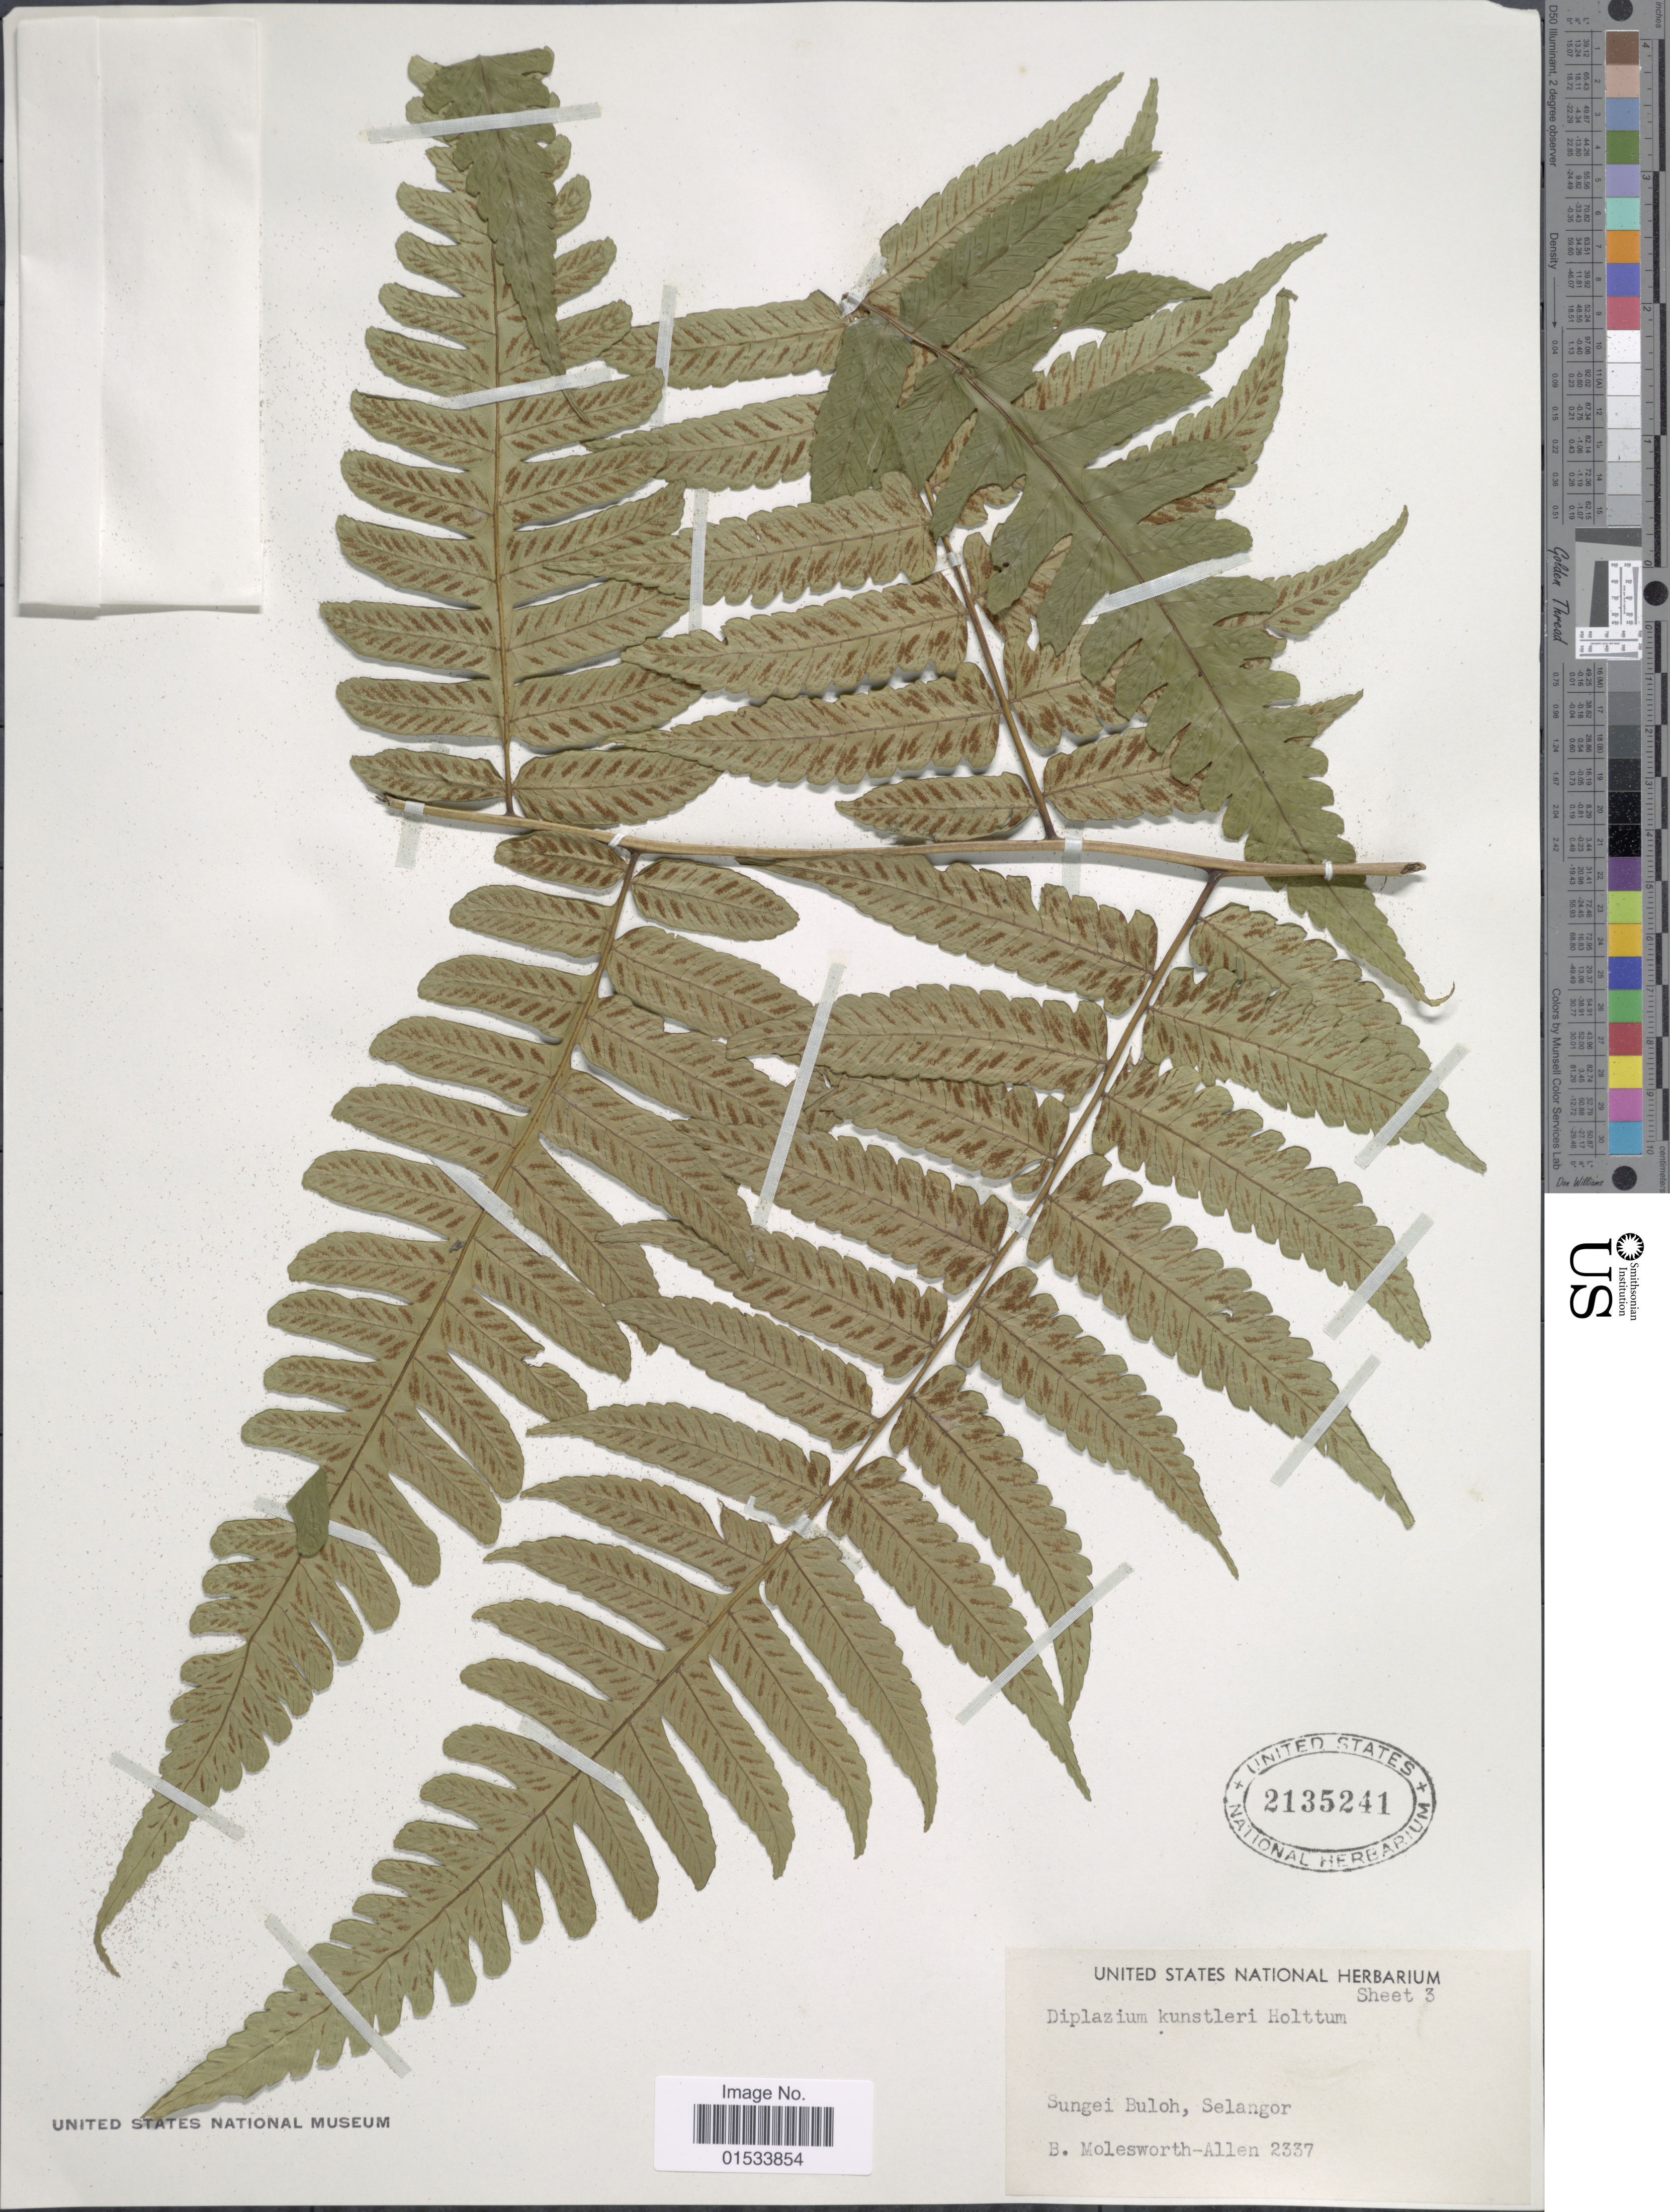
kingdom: Plantae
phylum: Tracheophyta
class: Polypodiopsida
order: Polypodiales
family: Athyriaceae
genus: Diplazium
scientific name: Diplazium kunstleri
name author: Holttum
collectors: B. E. G. Molesworth-Allen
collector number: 2337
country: Malaysia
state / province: Selangor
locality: Sungei Buloh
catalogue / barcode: US 2135241